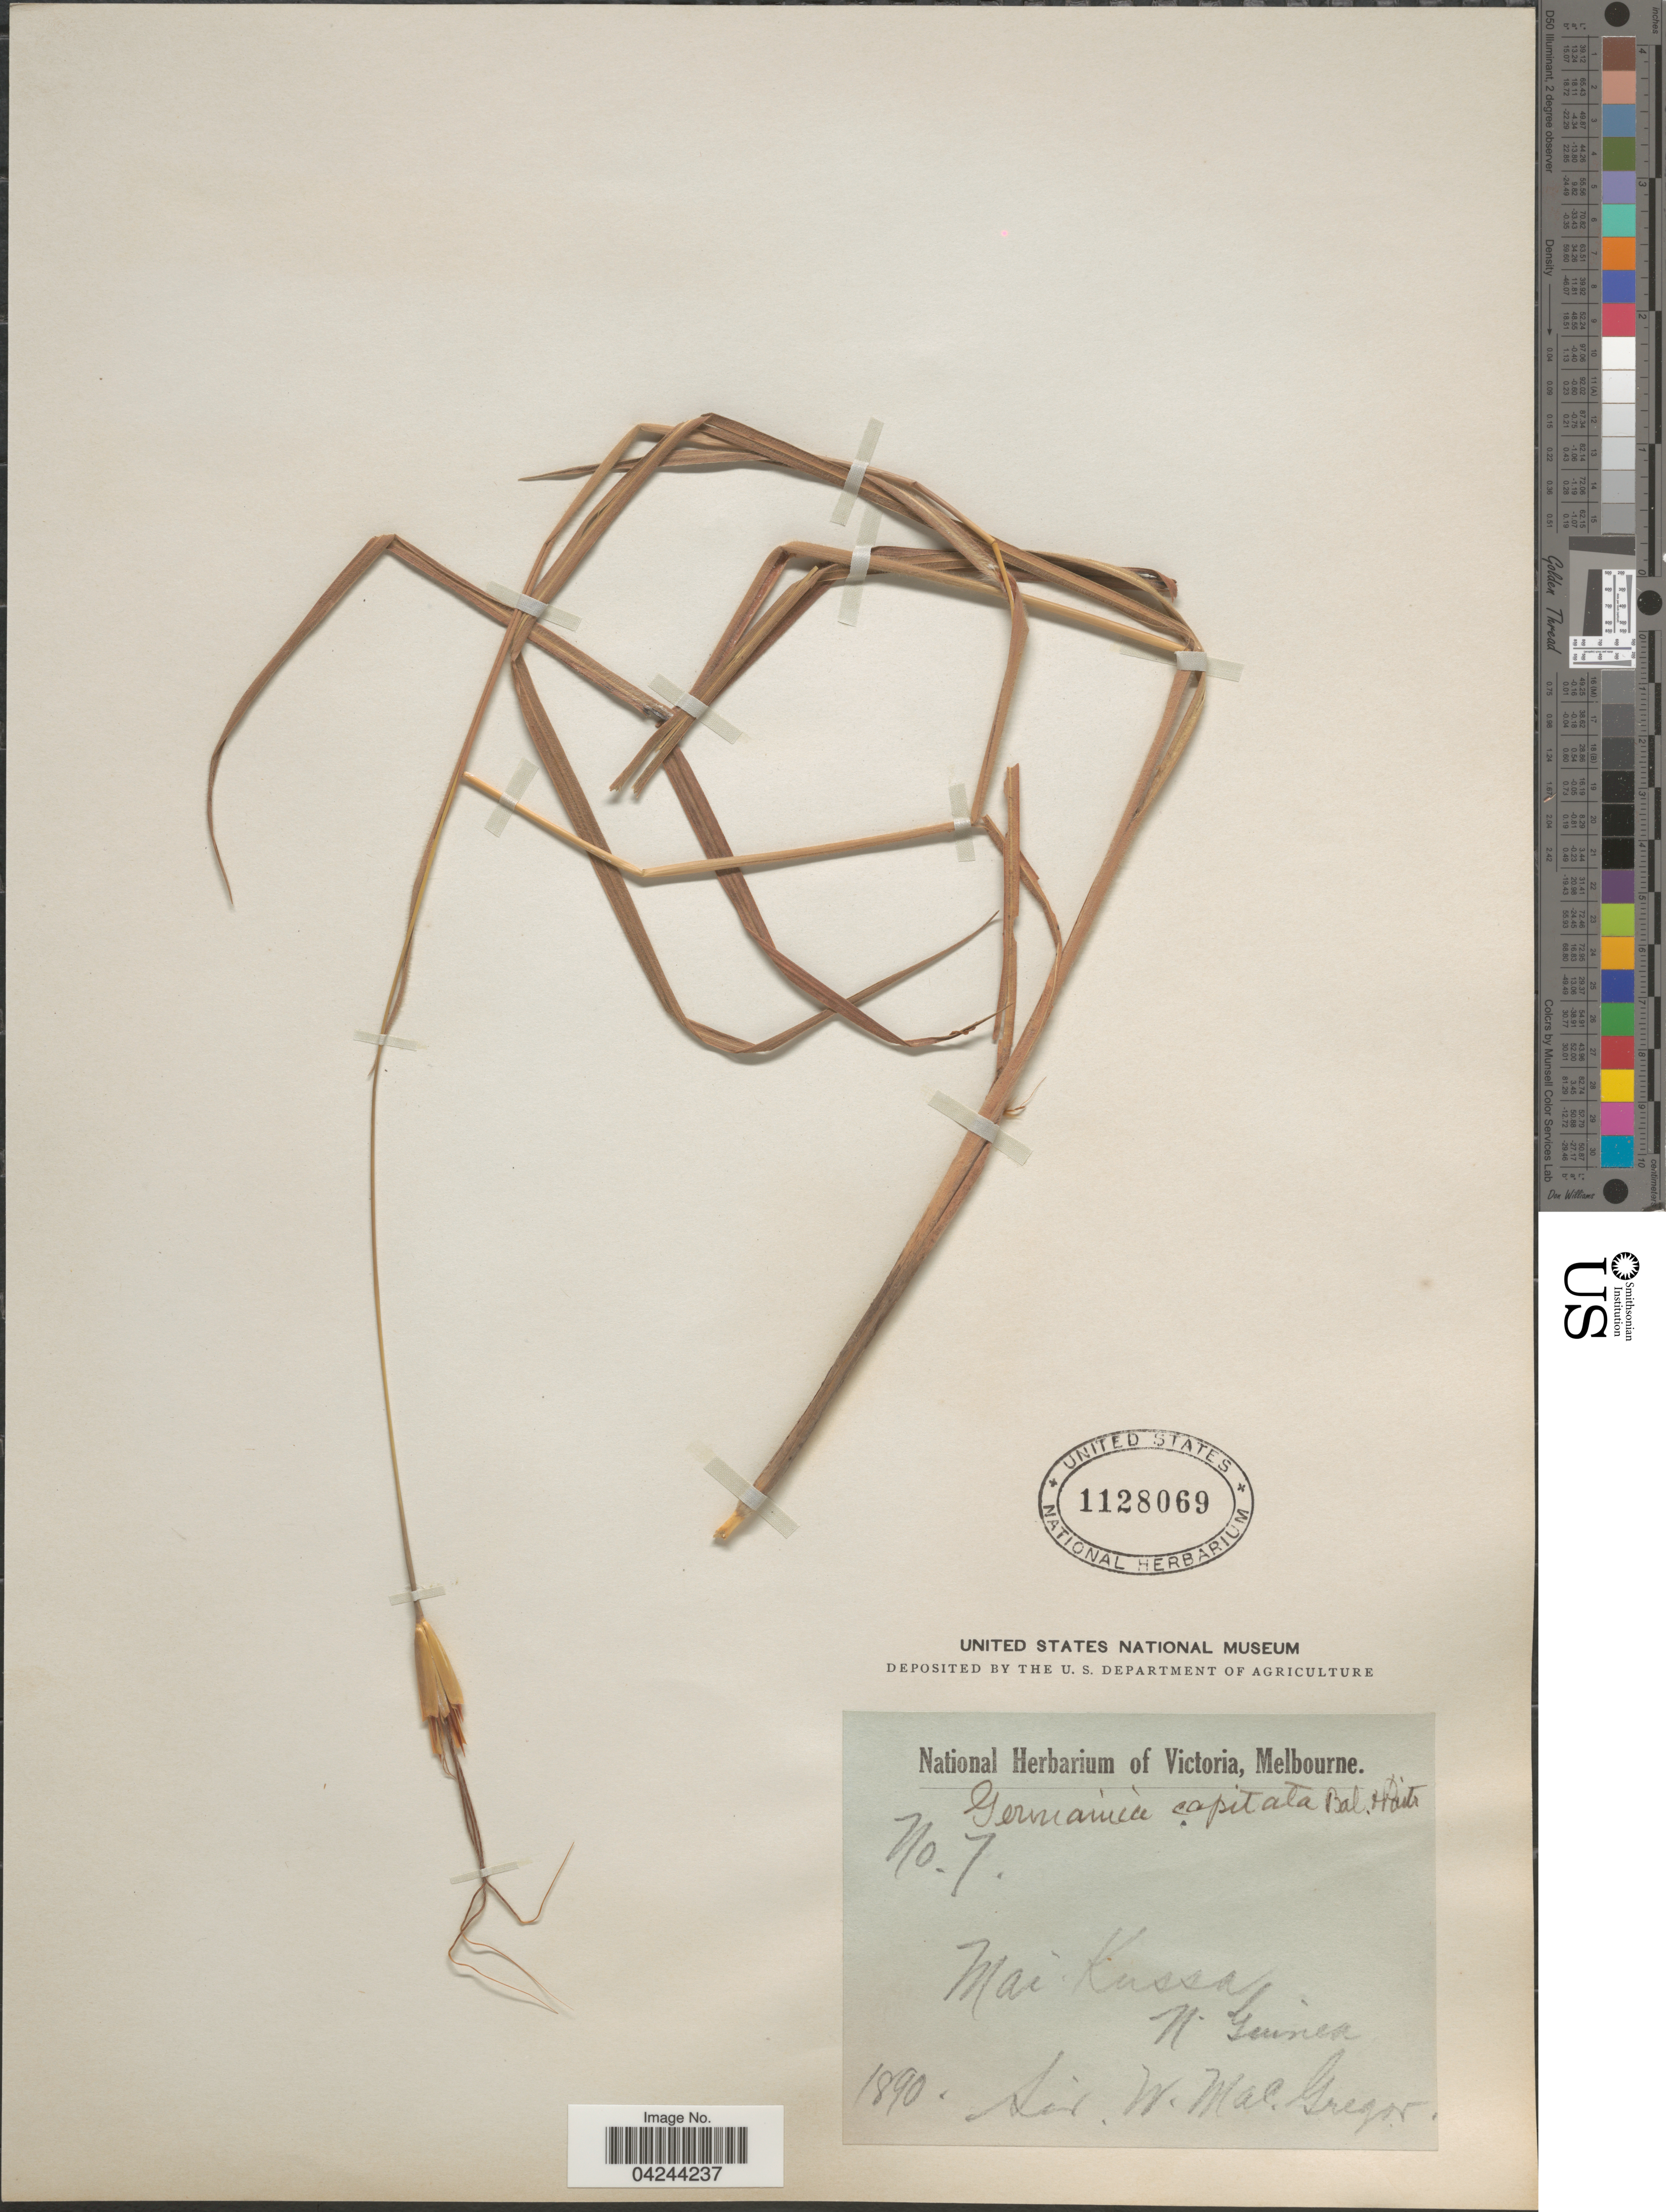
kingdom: Plantae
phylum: Tracheophyta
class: Liliopsida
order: Poales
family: Poaceae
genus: Germainia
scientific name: Germainia capitata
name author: Balansa & Poitr.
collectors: W. Macgregor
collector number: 7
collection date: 1890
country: Papua New Guinea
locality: Mai Kussa. N. Guinea.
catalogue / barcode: US 1128069